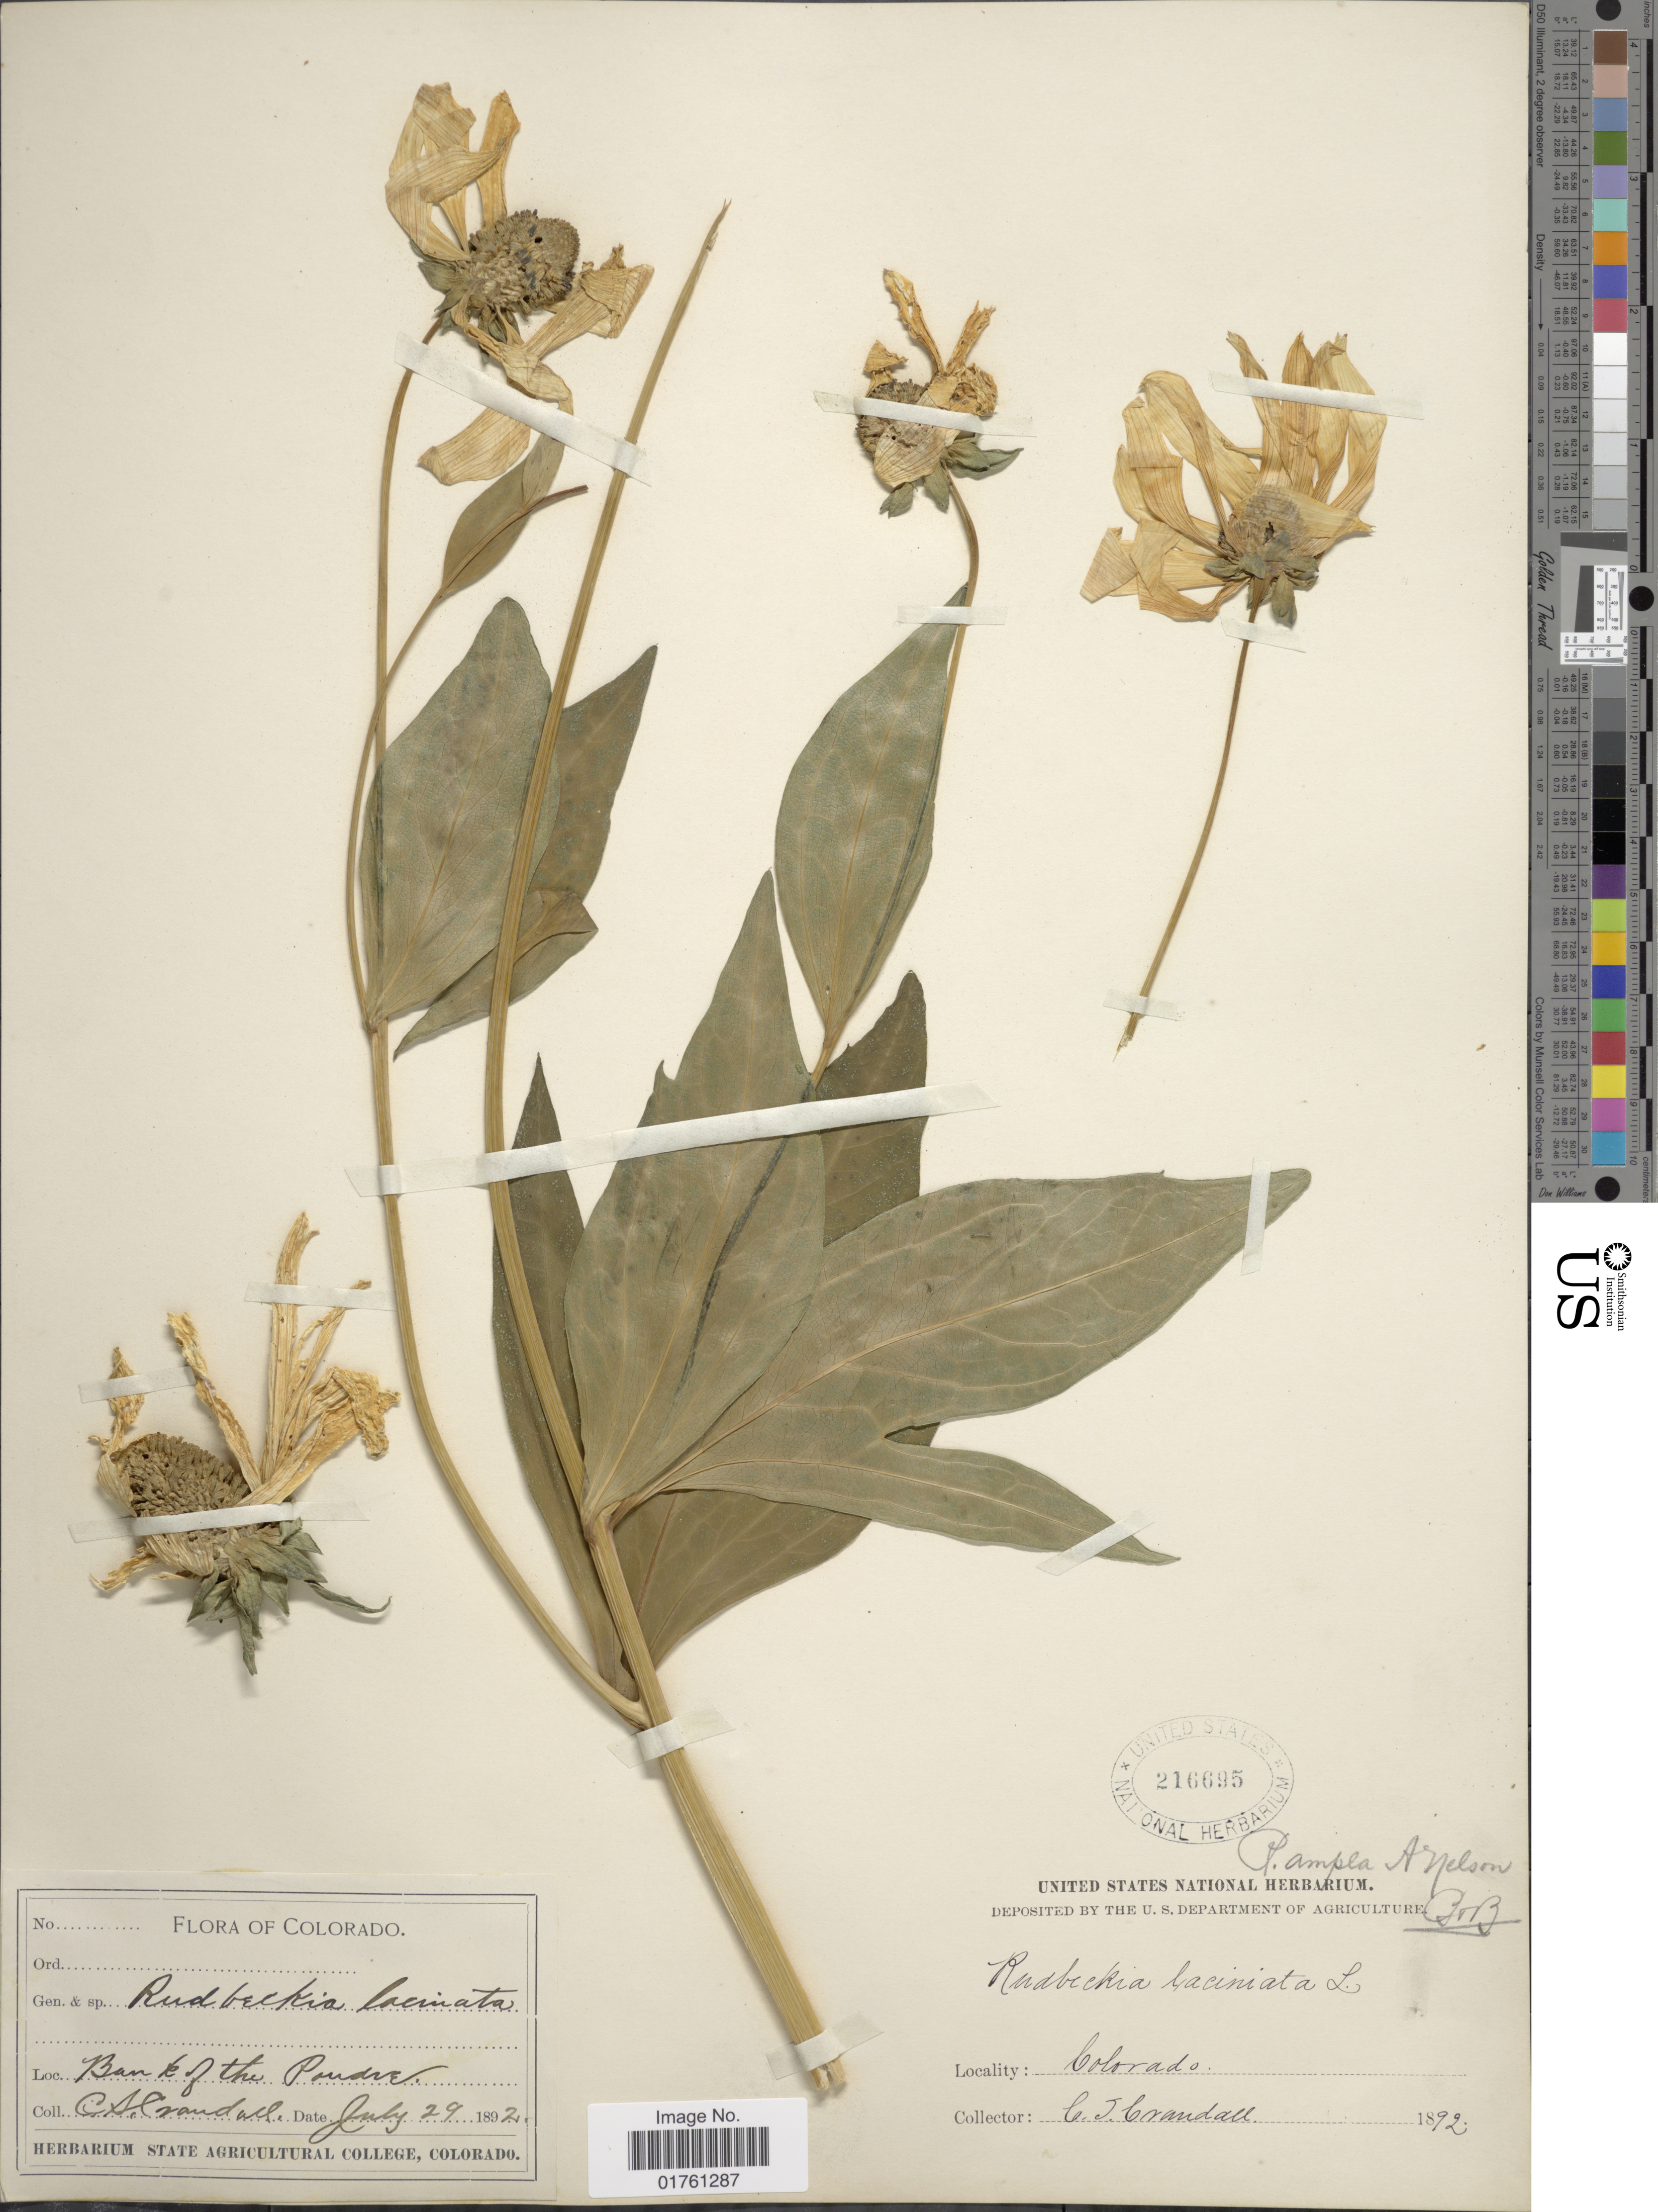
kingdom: Plantae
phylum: Tracheophyta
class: Magnoliopsida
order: Asterales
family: Asteraceae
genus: Rudbeckia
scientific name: Rudbeckia laciniata var. ampla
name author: (A. Nelson) Cronq.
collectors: C. Crandall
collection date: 1892-07-29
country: United States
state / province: Colorado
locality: Bank of the Poudre.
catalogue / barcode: US 216695